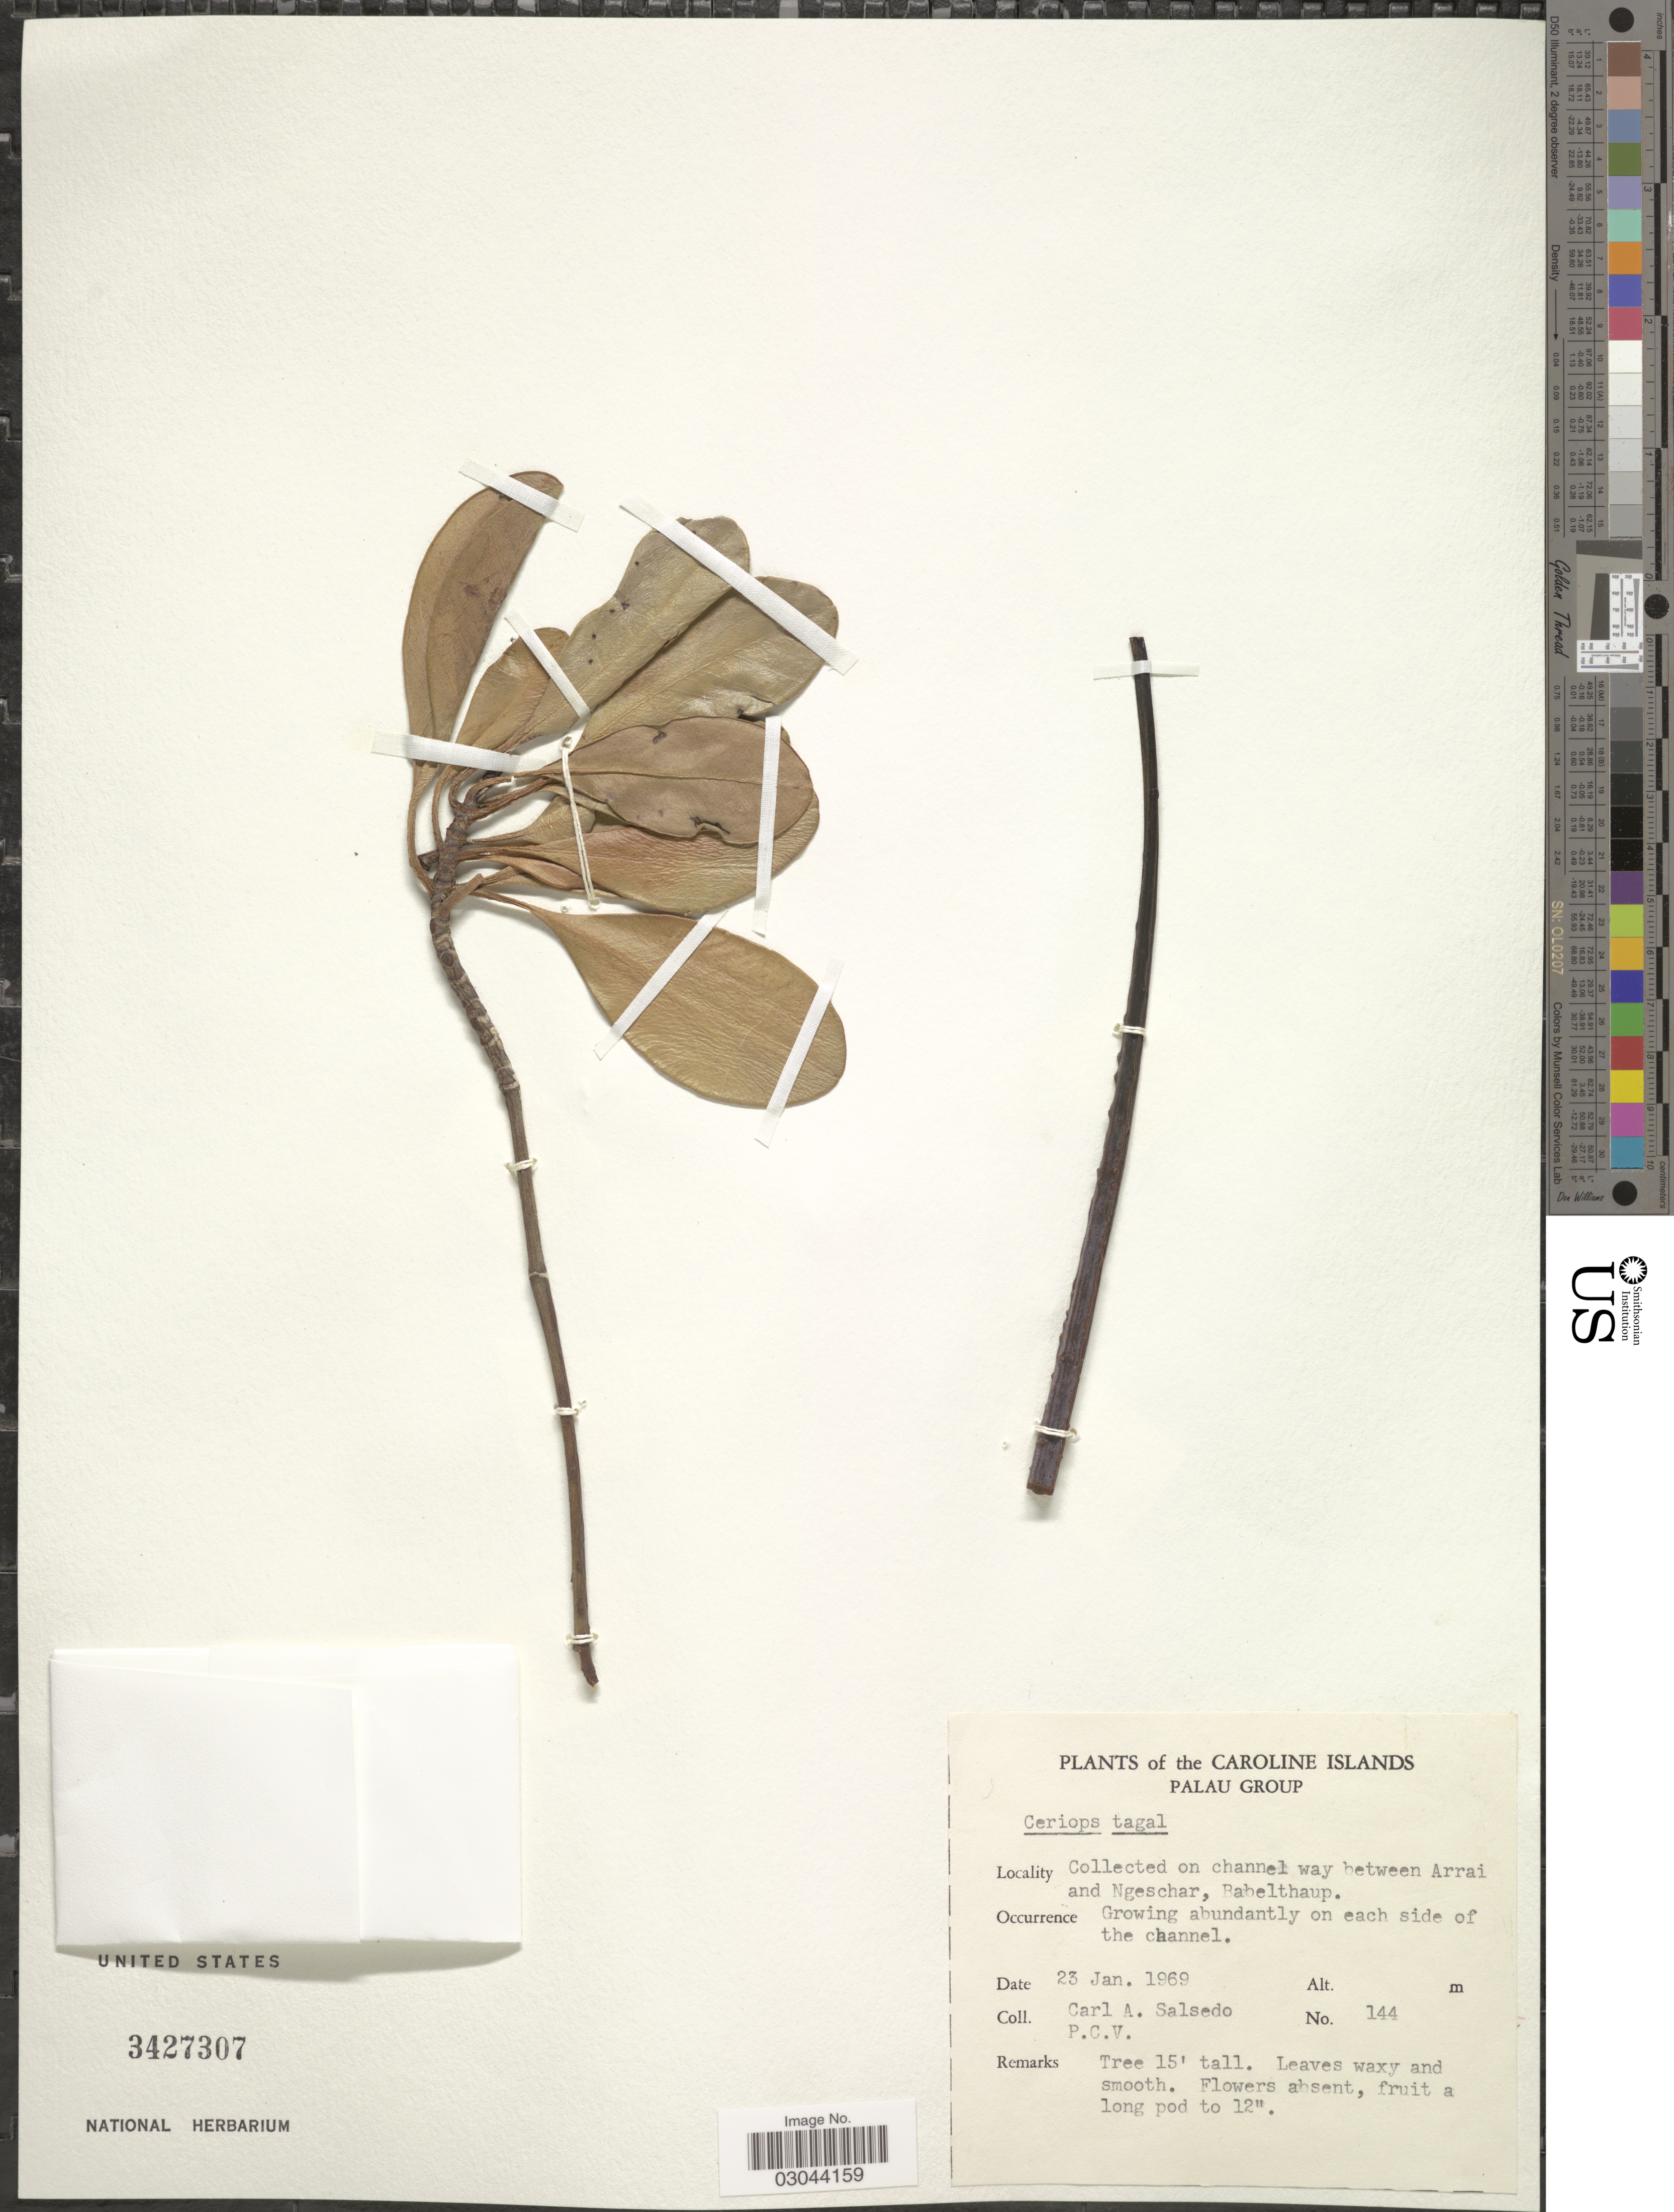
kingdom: Plantae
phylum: Tracheophyta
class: Magnoliopsida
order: Malpighiales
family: Rhizophoraceae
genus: Ceriops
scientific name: Ceriops tagal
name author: (Perr.) C.B. Rob.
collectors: C.A. Salsedo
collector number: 144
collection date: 1969-01-23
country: Palau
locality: The Caroline Islands. Palau Group. On channel way between Arrai and Ngeschar, Babelthaup.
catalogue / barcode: US 3427307